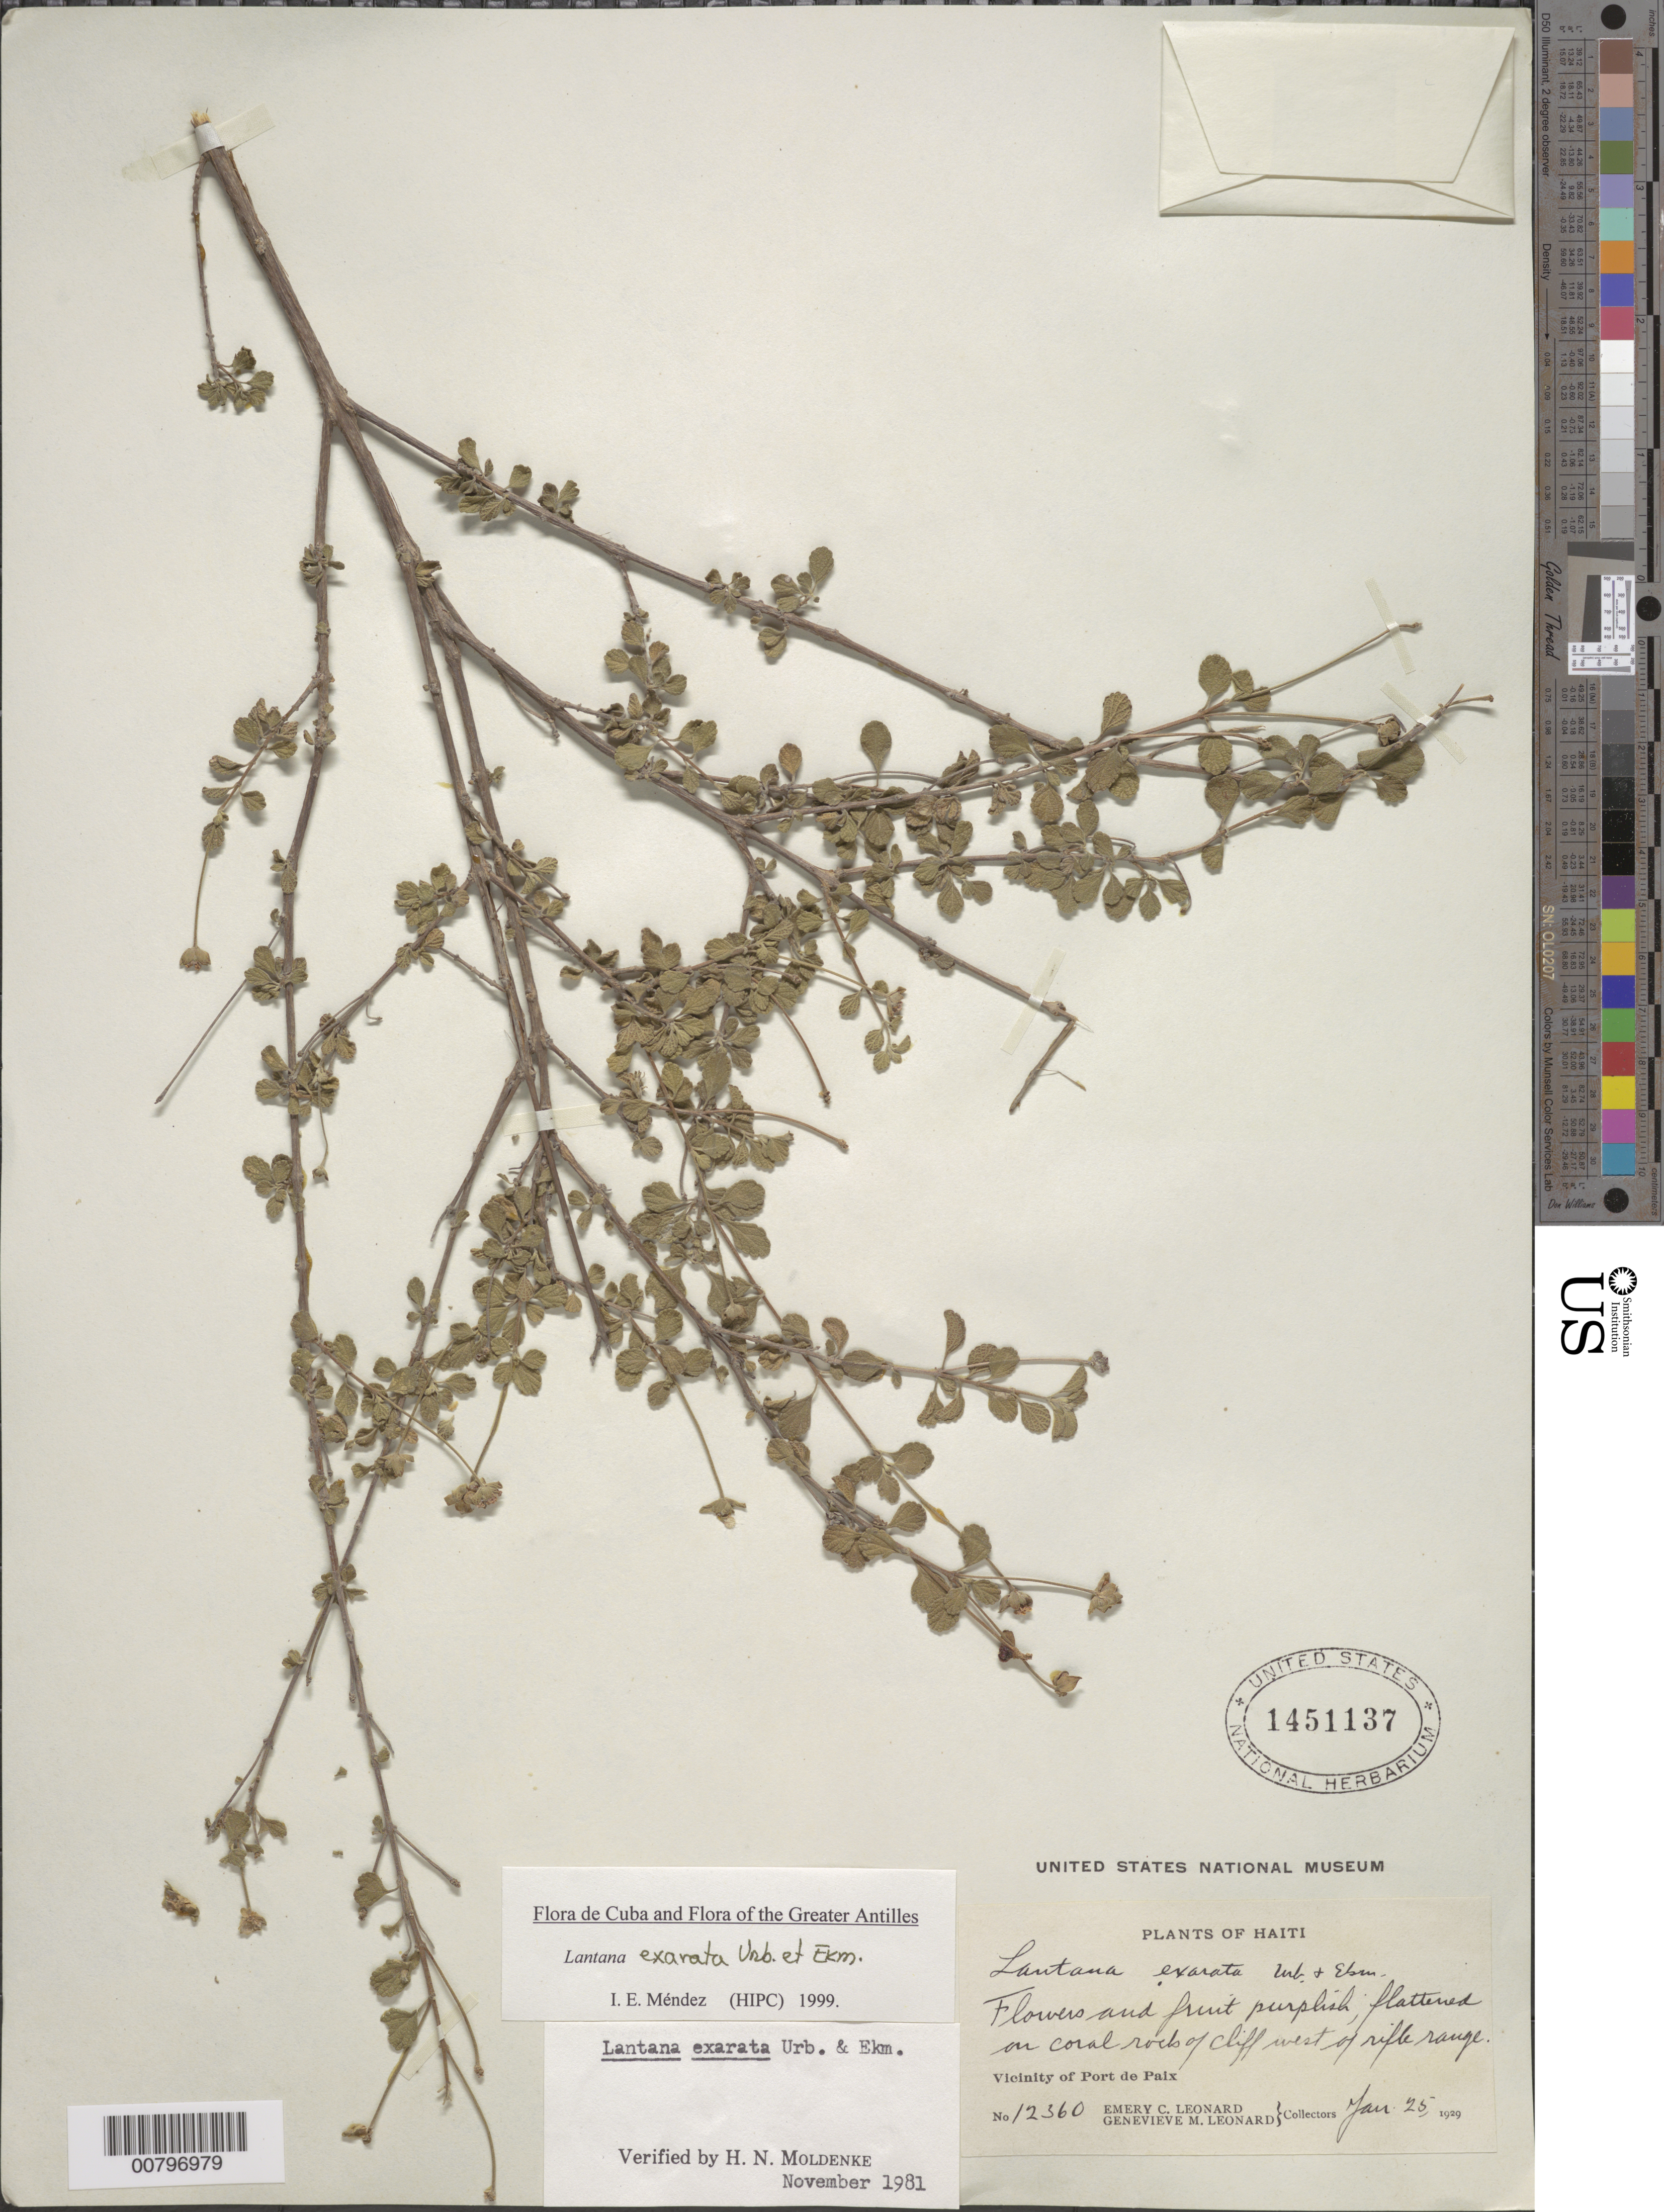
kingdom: Plantae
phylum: Tracheophyta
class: Magnoliopsida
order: Lamiales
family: Verbenaceae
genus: Lantana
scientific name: Lantana exarata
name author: Urb. & Ekman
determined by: Méndez, Isidro E., (HIPC)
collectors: E. C. Leonard & G. M. Leonard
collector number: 12360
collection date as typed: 25 Jan 1929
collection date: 1929-01-25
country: Haiti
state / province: Nord-Ouest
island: Hispaniola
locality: Vicinity of Port de Paix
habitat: On coral rocks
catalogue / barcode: US 1451137